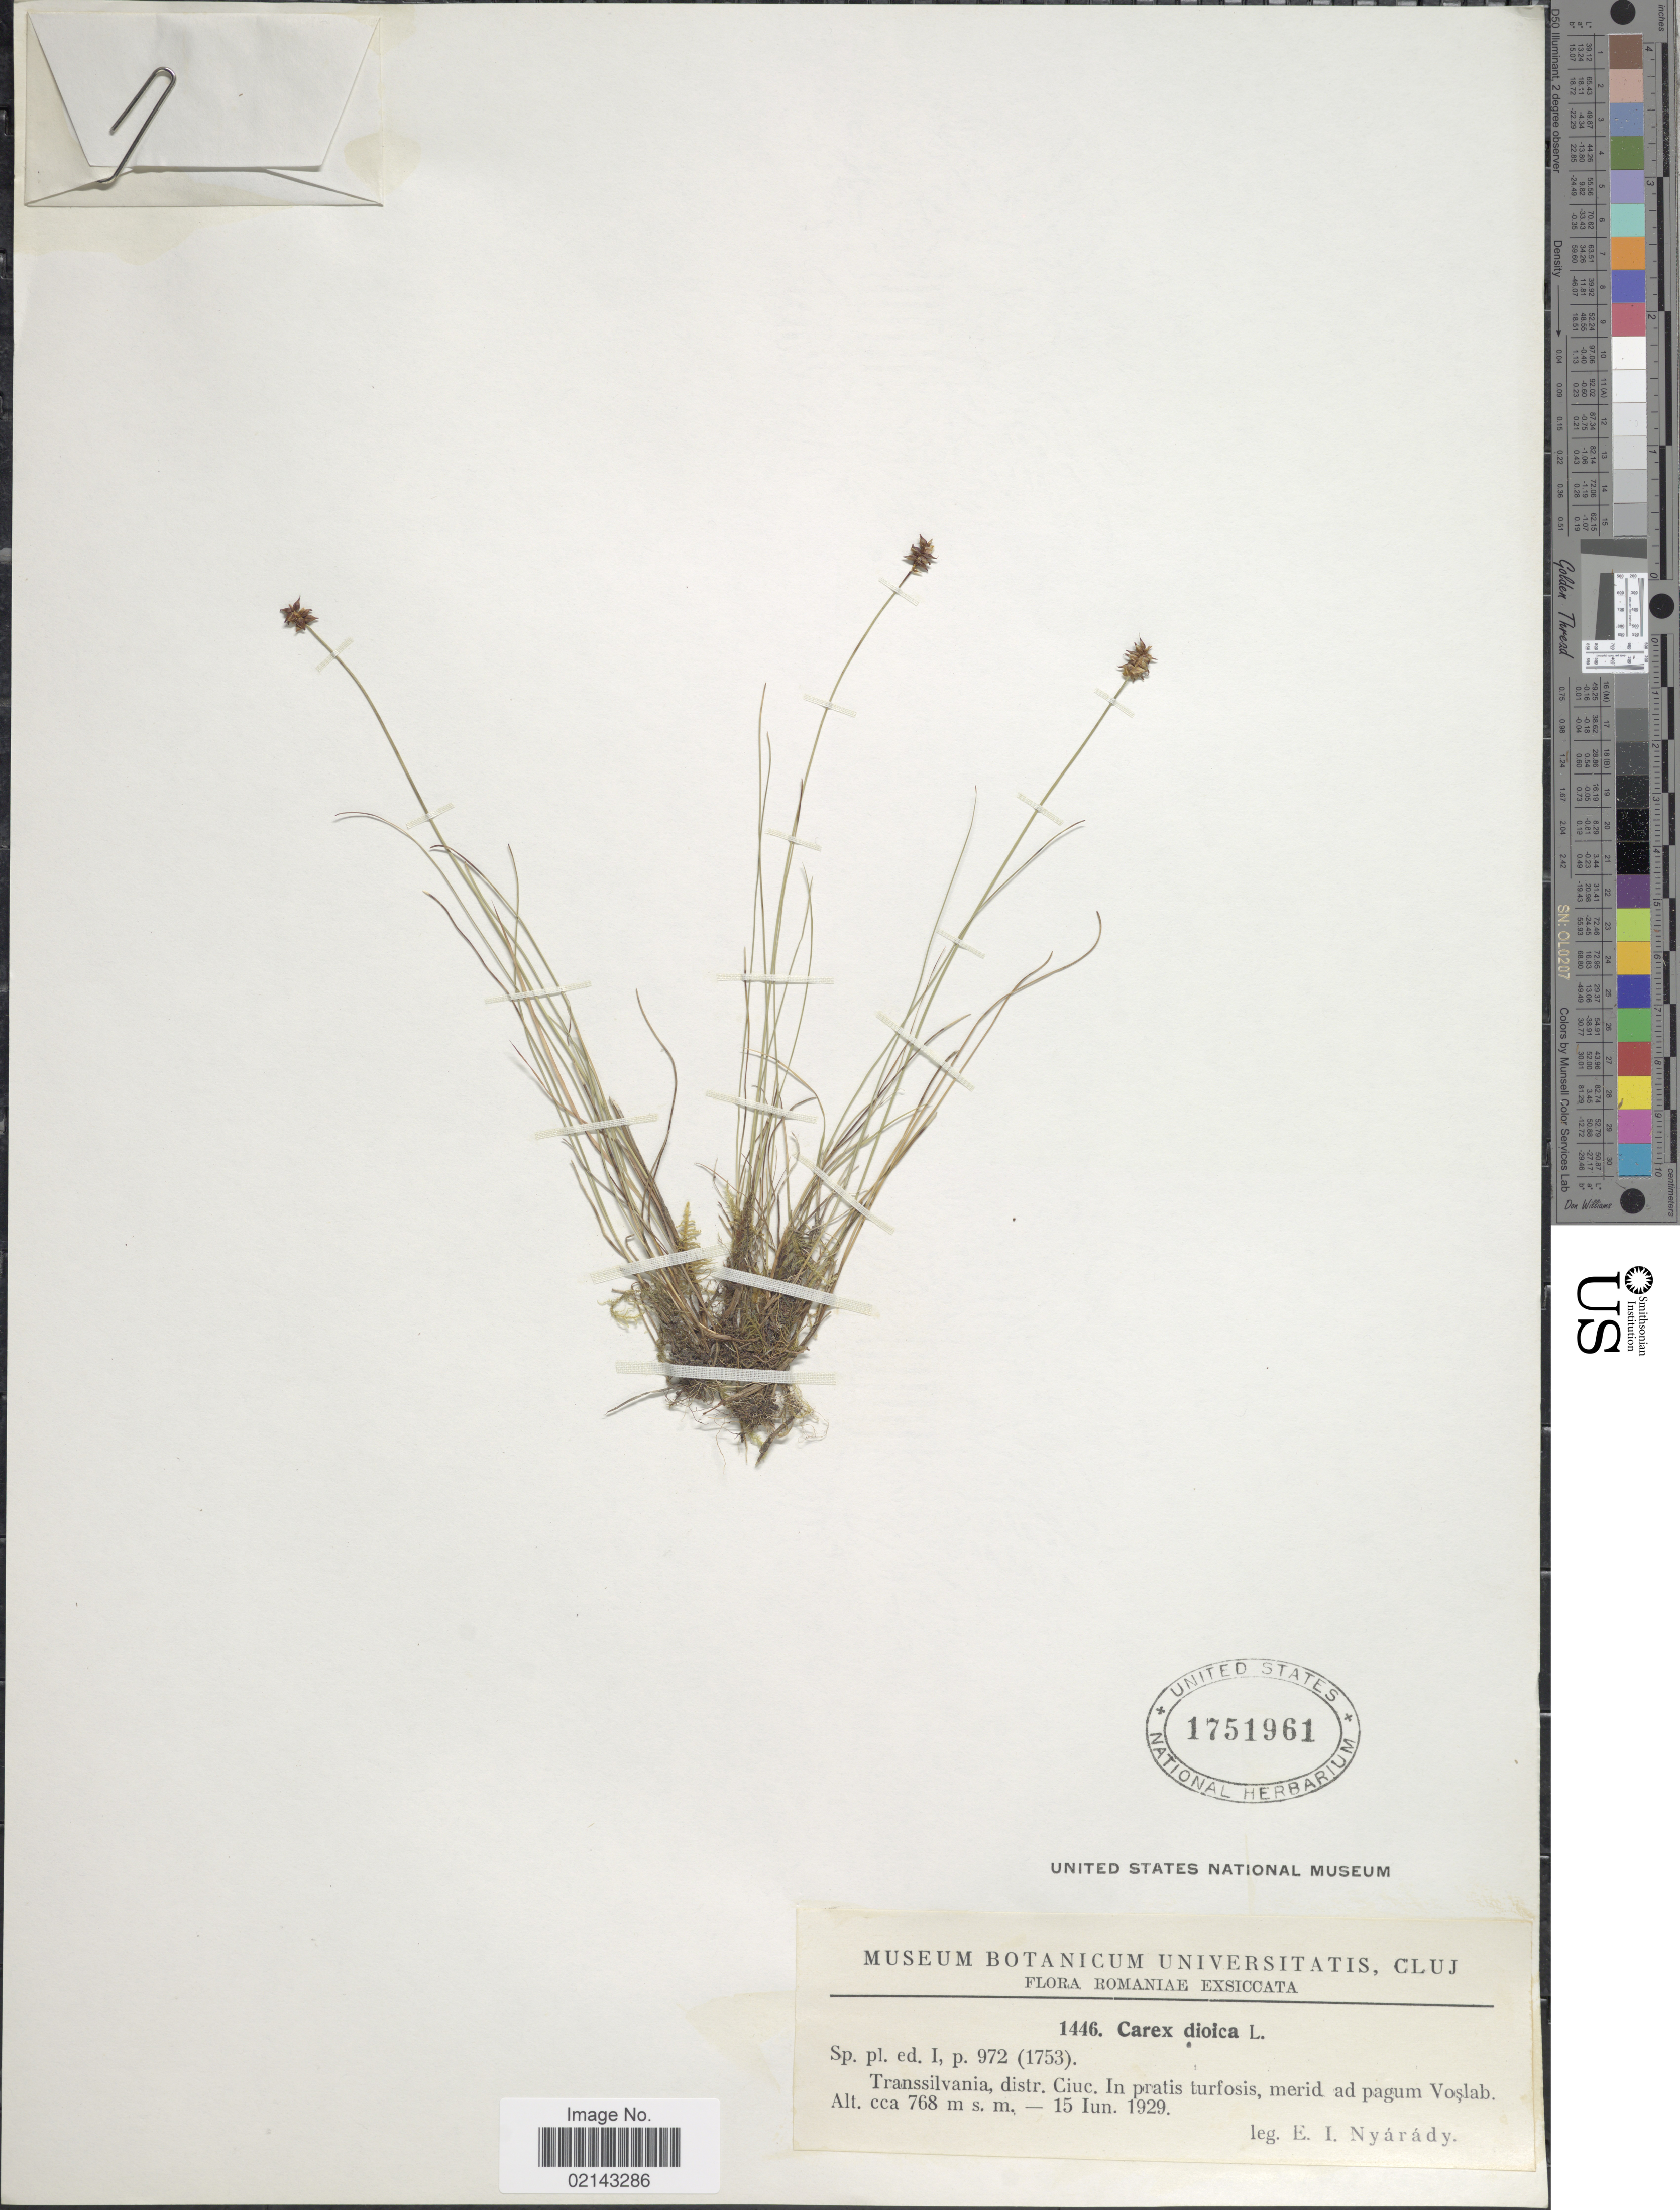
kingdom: Plantae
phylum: Tracheophyta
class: Liliopsida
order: Poales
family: Cyperaceae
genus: Carex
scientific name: Carex dioica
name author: L.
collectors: E. Nyárády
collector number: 1446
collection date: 1929-06-15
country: Romania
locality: Transsilvania, distr. Ciuc. In pratis turfosis, merid ad pagum Voslab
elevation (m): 768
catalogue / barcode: US 1751961